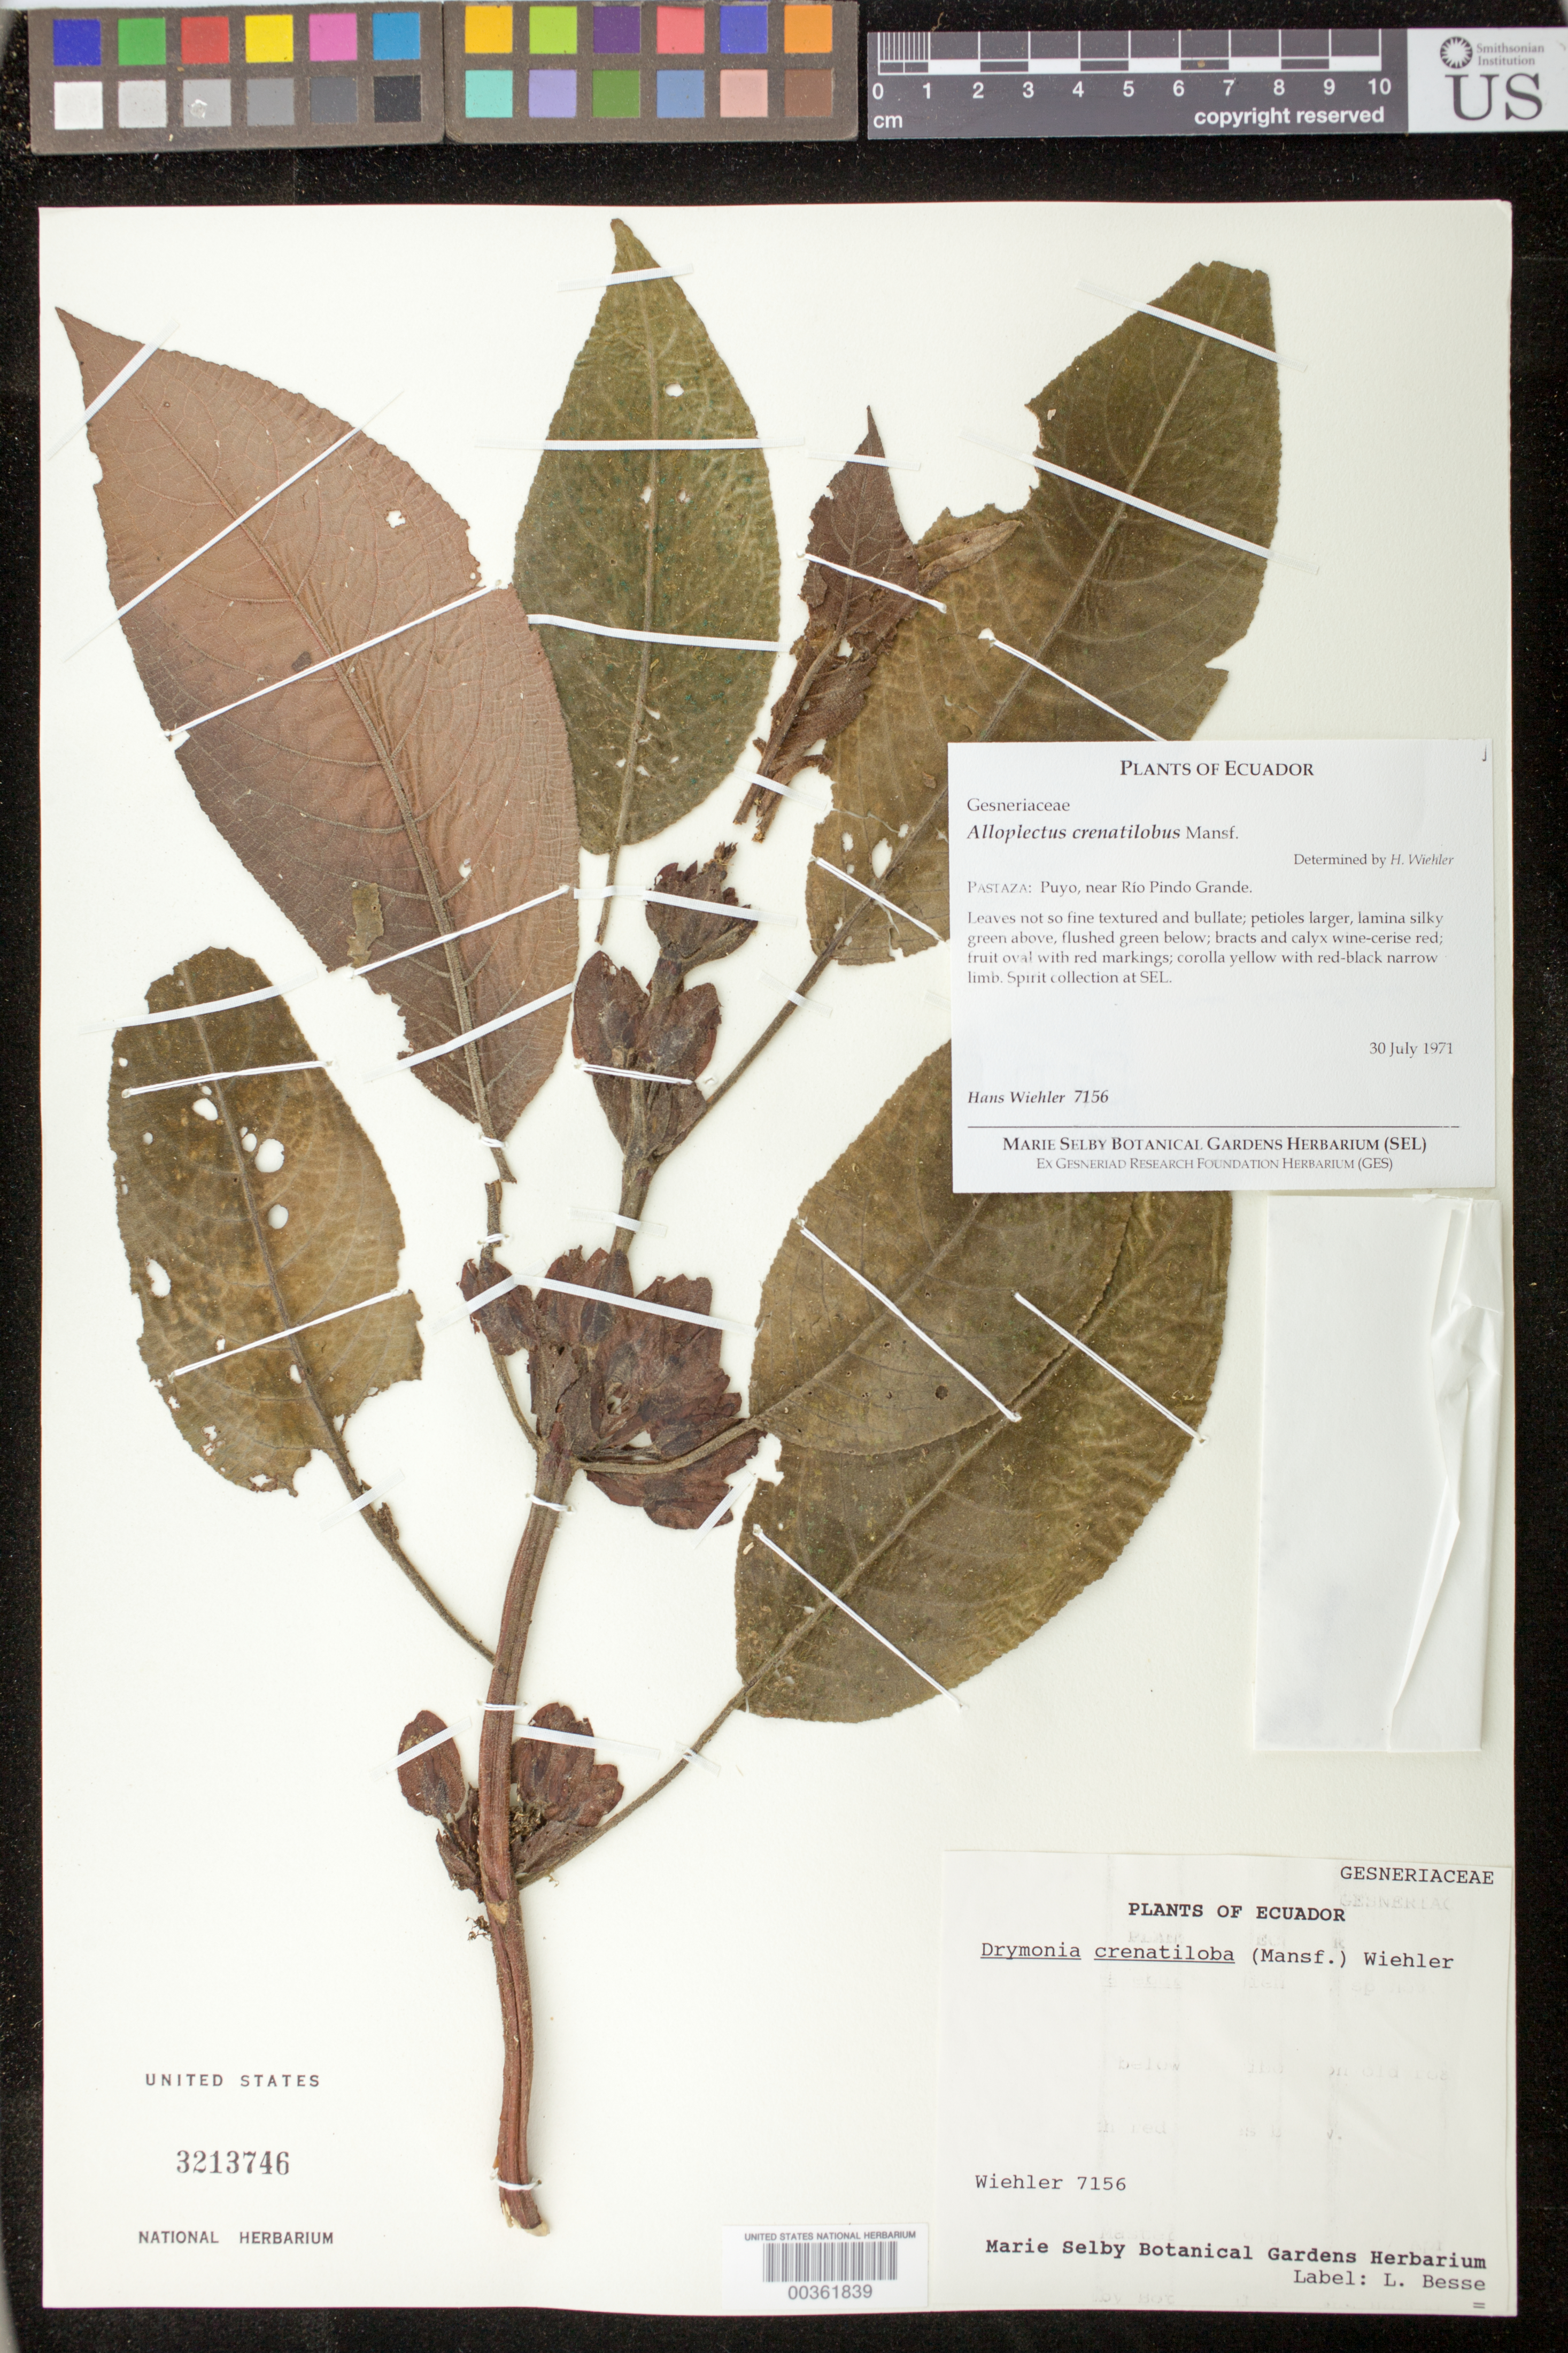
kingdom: Plantae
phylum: Tracheophyta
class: Magnoliopsida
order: Lamiales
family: Gesneriaceae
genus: Drymonia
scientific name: Drymonia crenatiloba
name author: (Mansf.) Wiehler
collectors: H. J. Wiehler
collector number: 7156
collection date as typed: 30 Jul 1971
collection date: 1971-07-30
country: Ecuador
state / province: Pastaza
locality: Puyo, near Rio Pindo Grande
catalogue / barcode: US 3213746